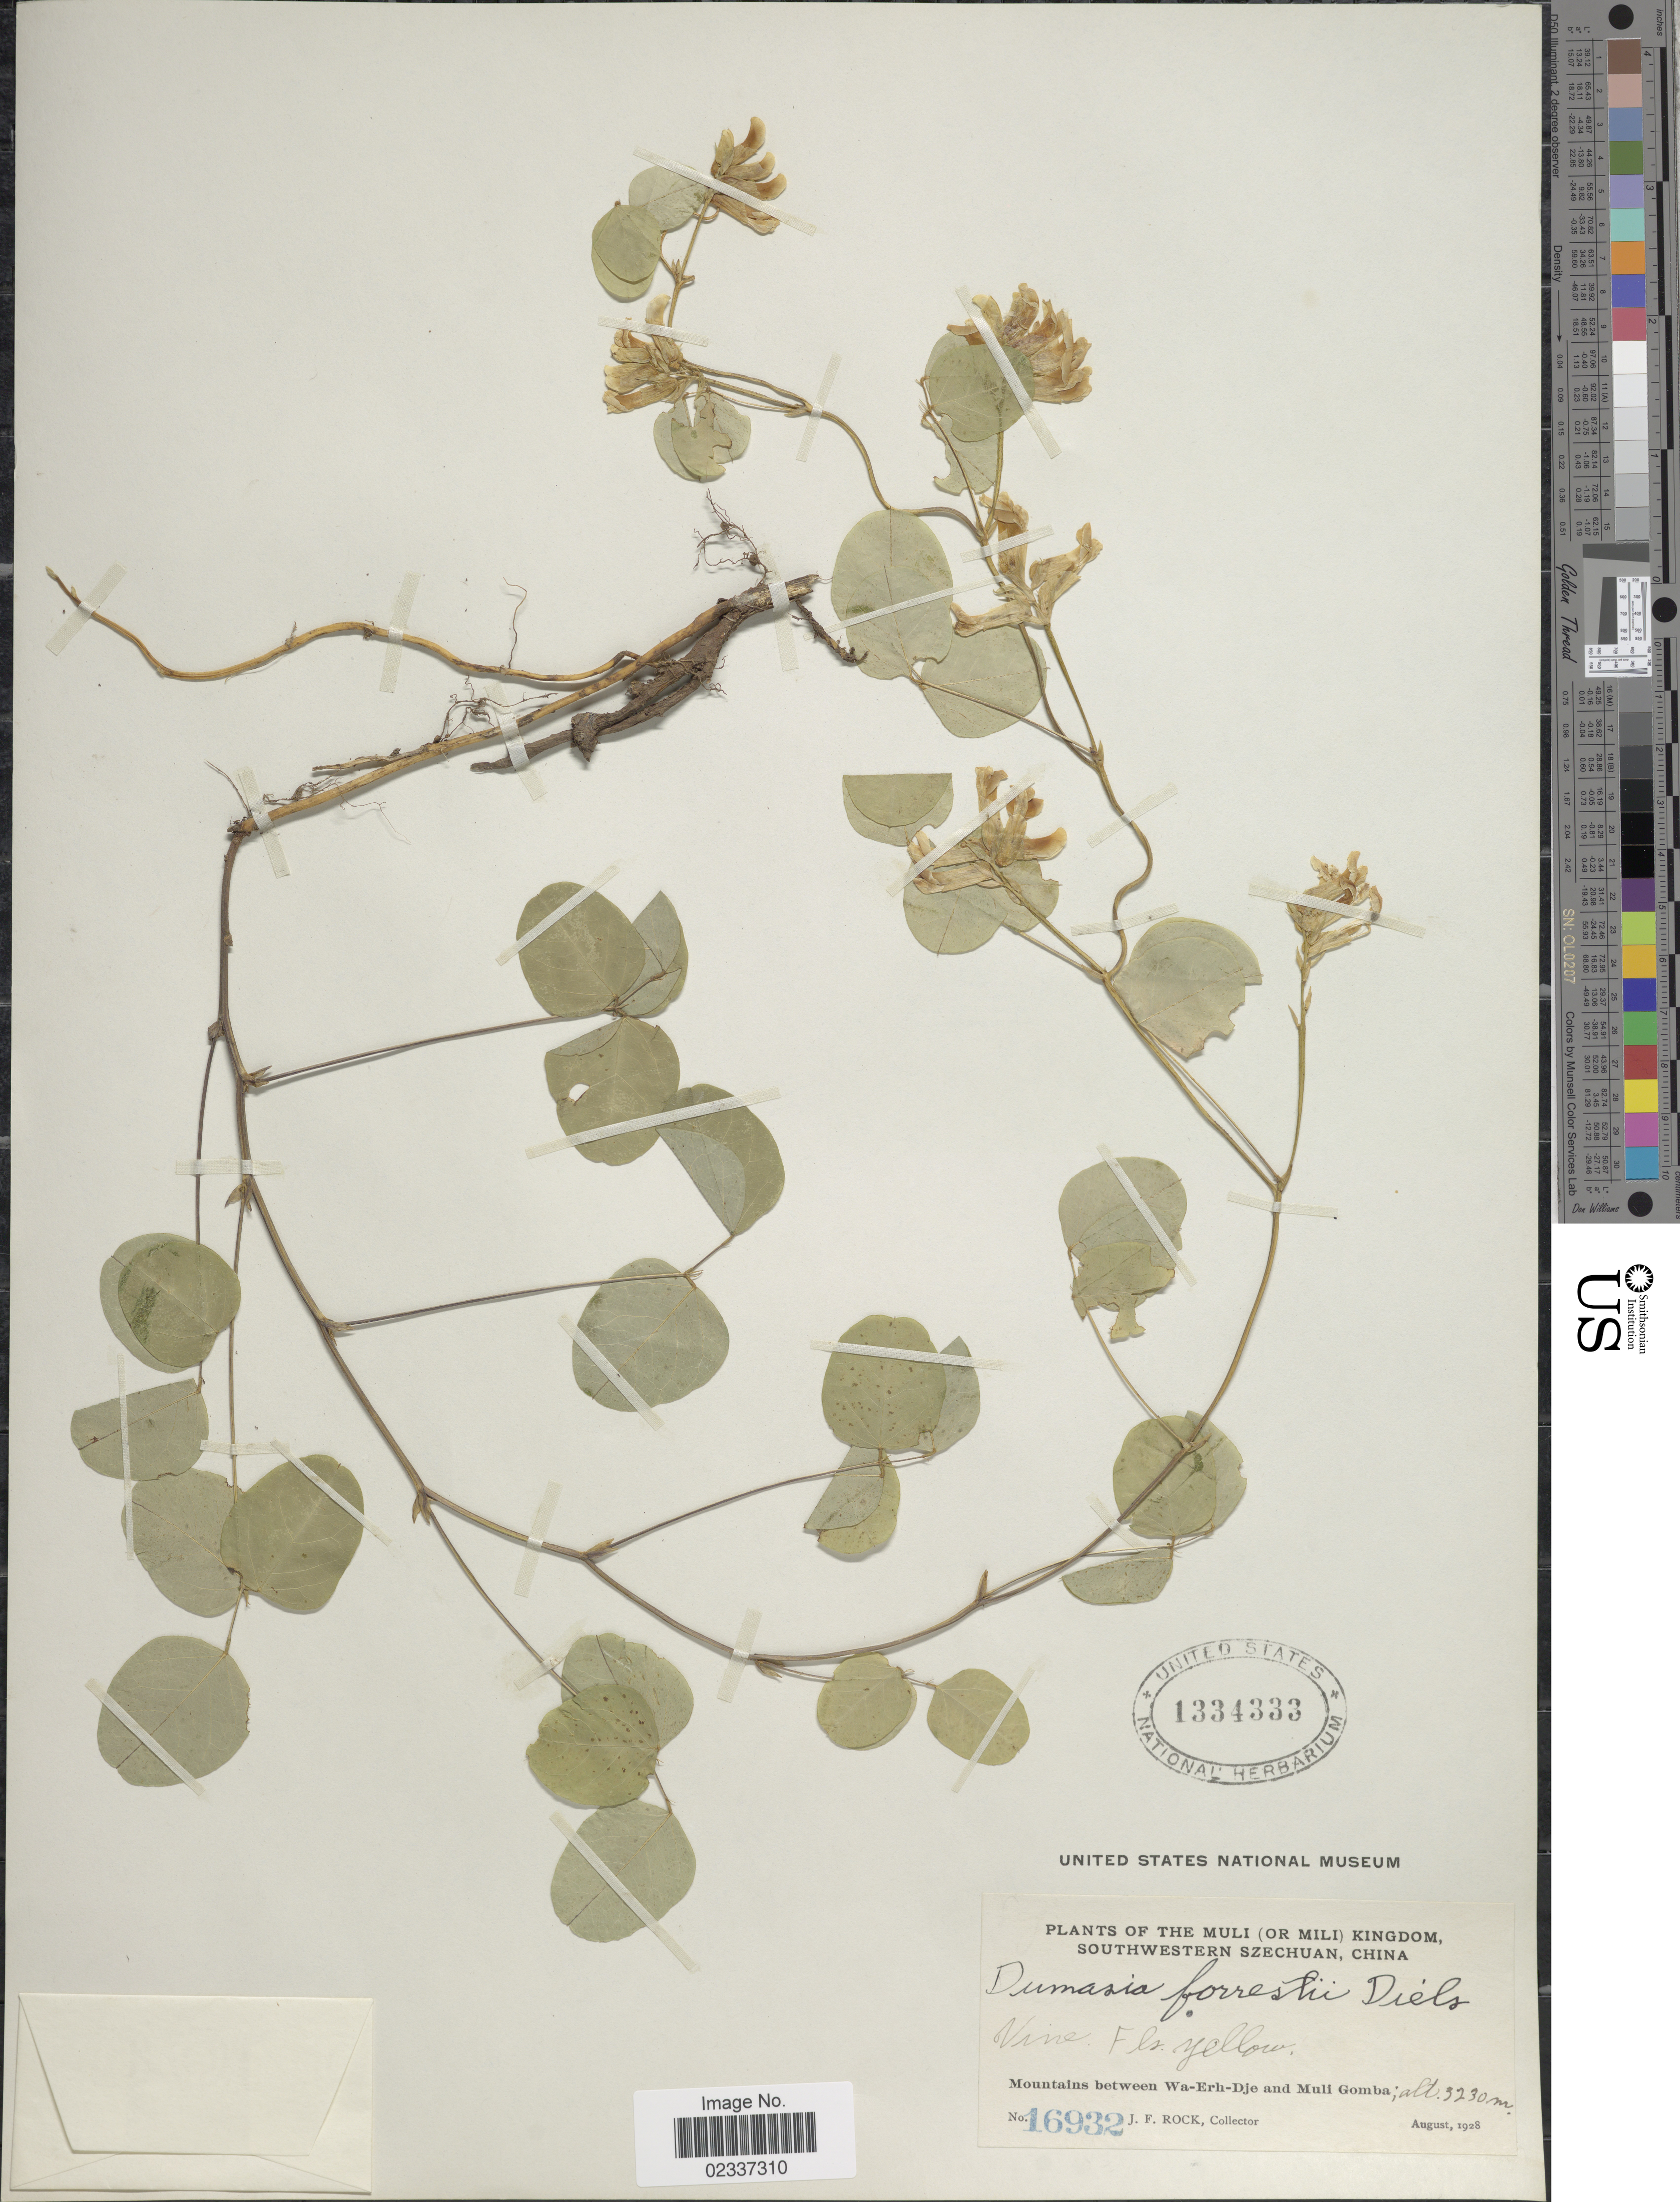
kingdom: Plantae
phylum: Tracheophyta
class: Magnoliopsida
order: Fabales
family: Fabaceae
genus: Dumasia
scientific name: Dumasia forrestii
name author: Diels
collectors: J. Rock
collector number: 16932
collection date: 1928-08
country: China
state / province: Sichuan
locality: The Muli (Or Mili) Kingdom, Southwestern Szechuan, China, Mountains between Wa-Erh-Dje and Muli Gomba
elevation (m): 3230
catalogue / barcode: US 1334333